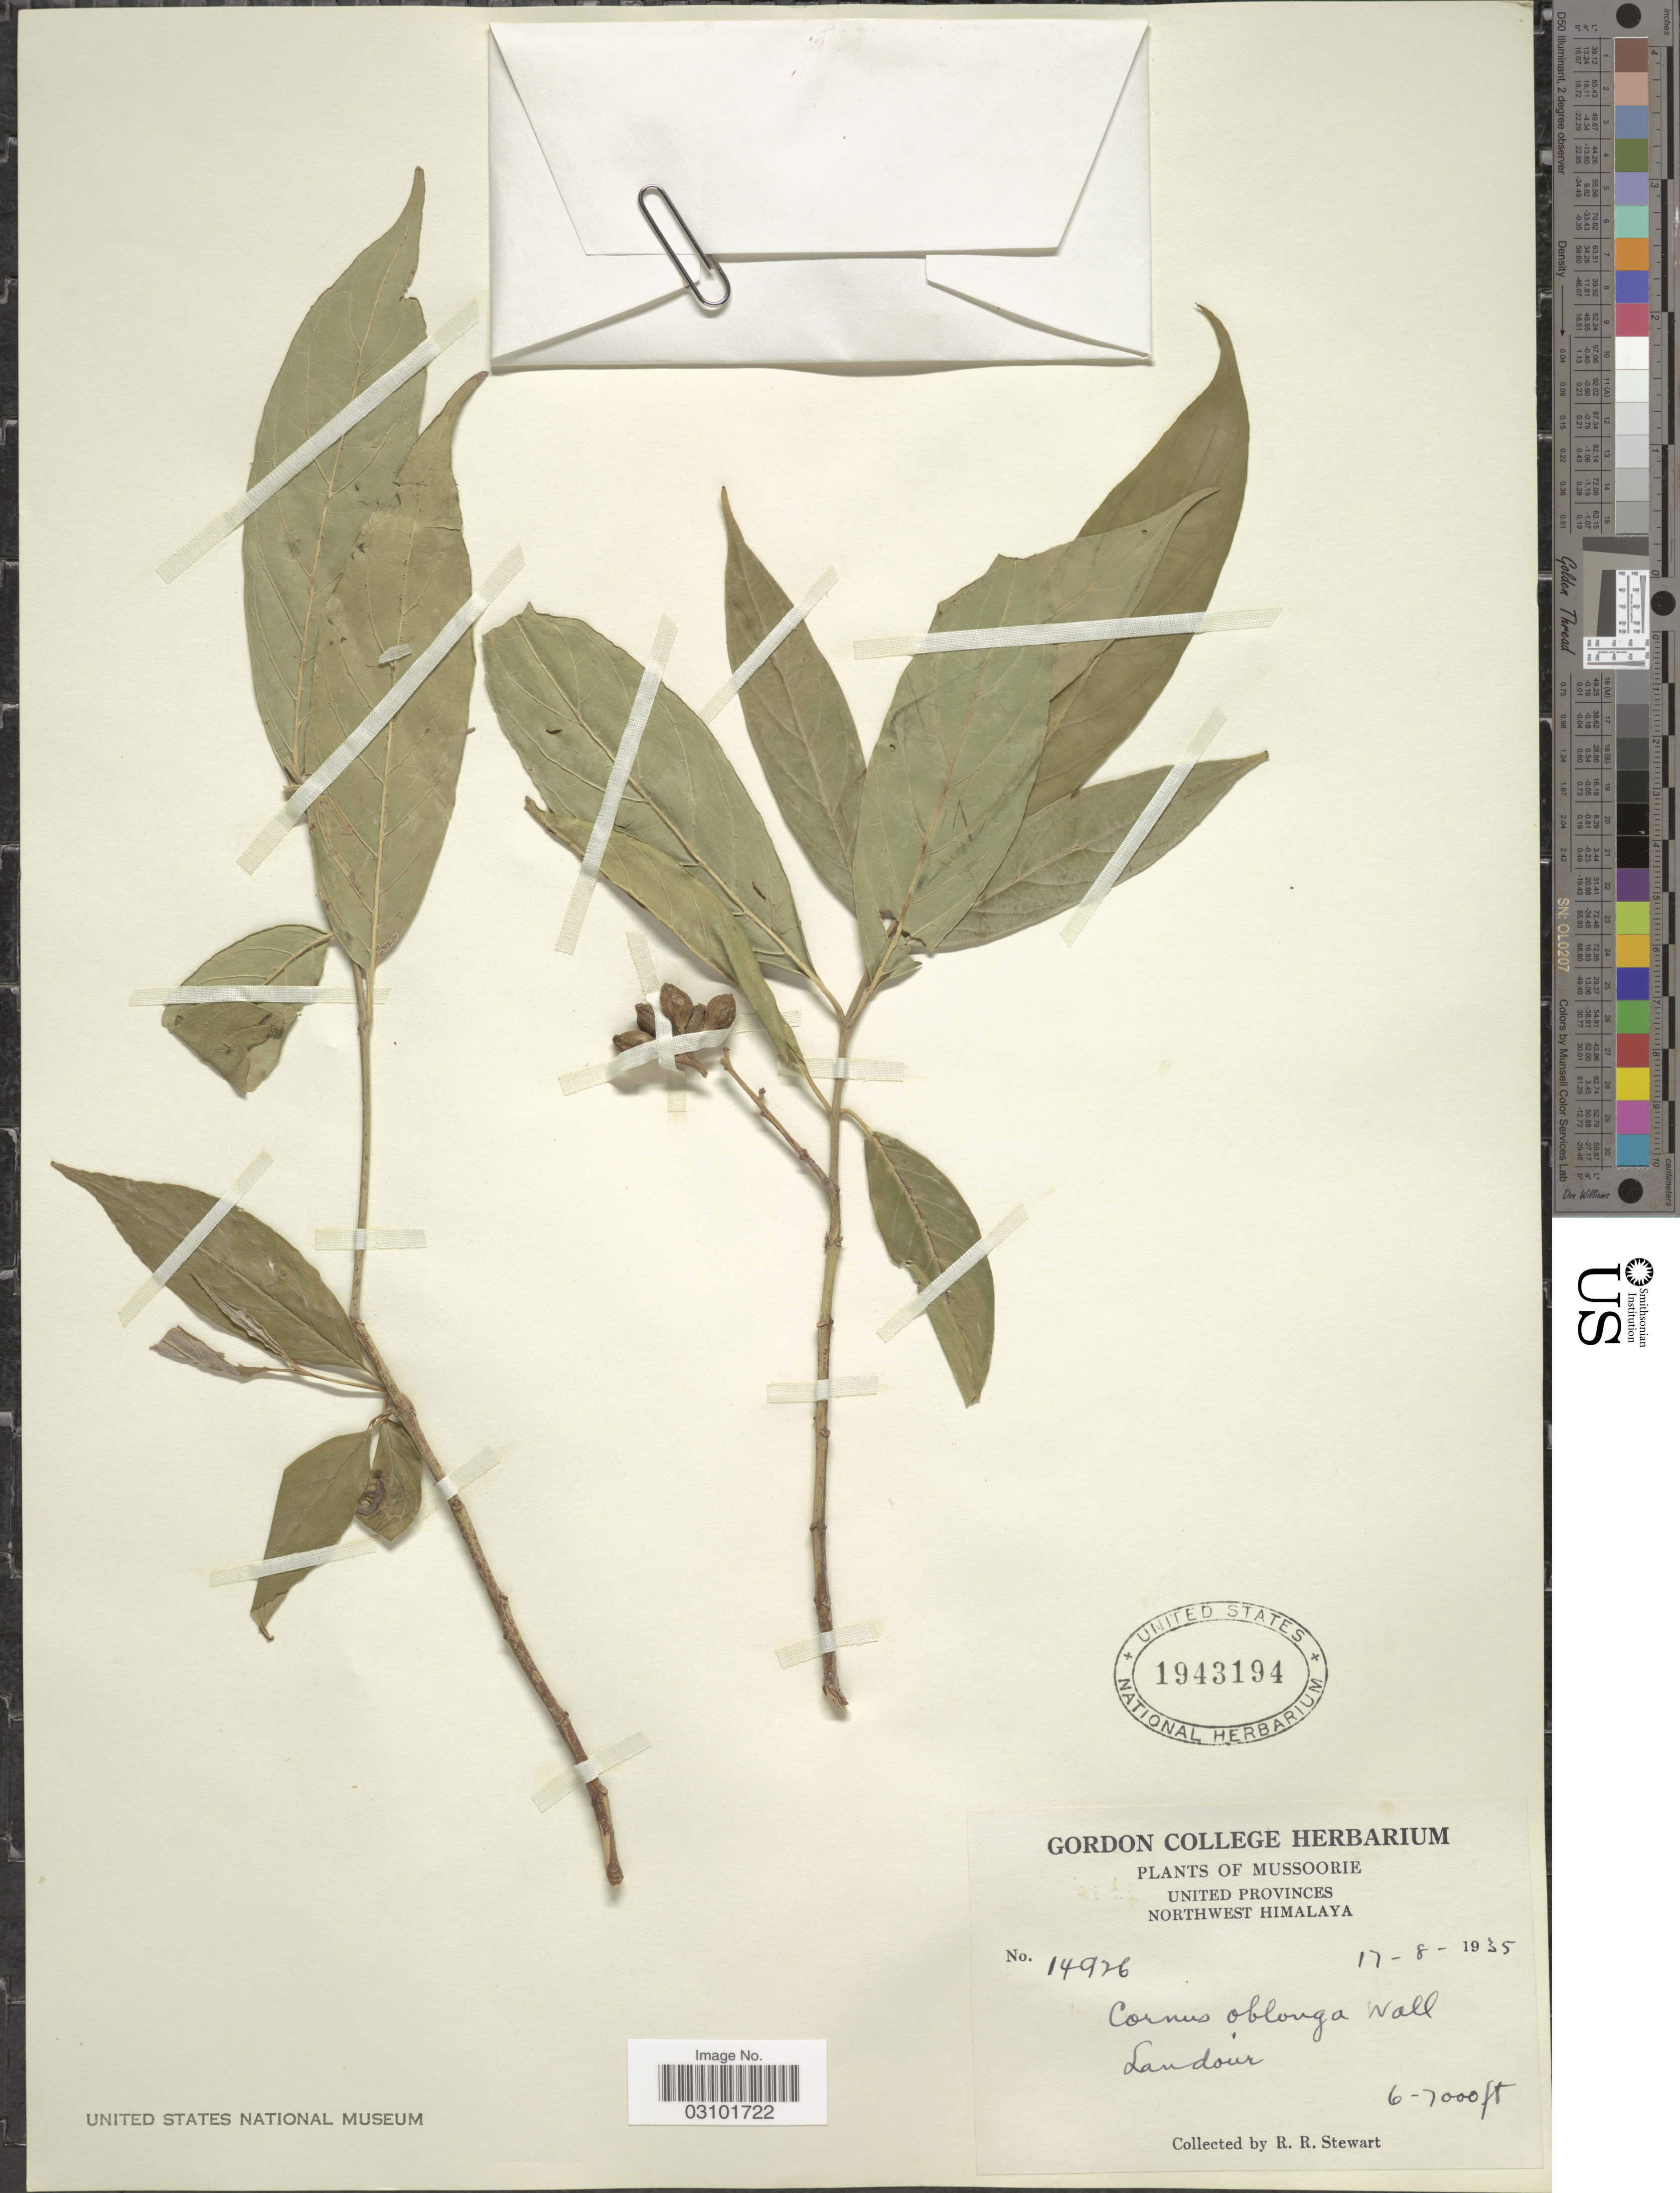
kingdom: Plantae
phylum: Tracheophyta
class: Magnoliopsida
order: Cornales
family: Cornaceae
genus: Cornus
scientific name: Cornus oblonga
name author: Wall.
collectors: R. Stewart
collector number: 14926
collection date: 1935-08-17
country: India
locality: Mussoorie. United Provinces. Northwest Himalaya. Landour.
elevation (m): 1829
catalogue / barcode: US 1943194